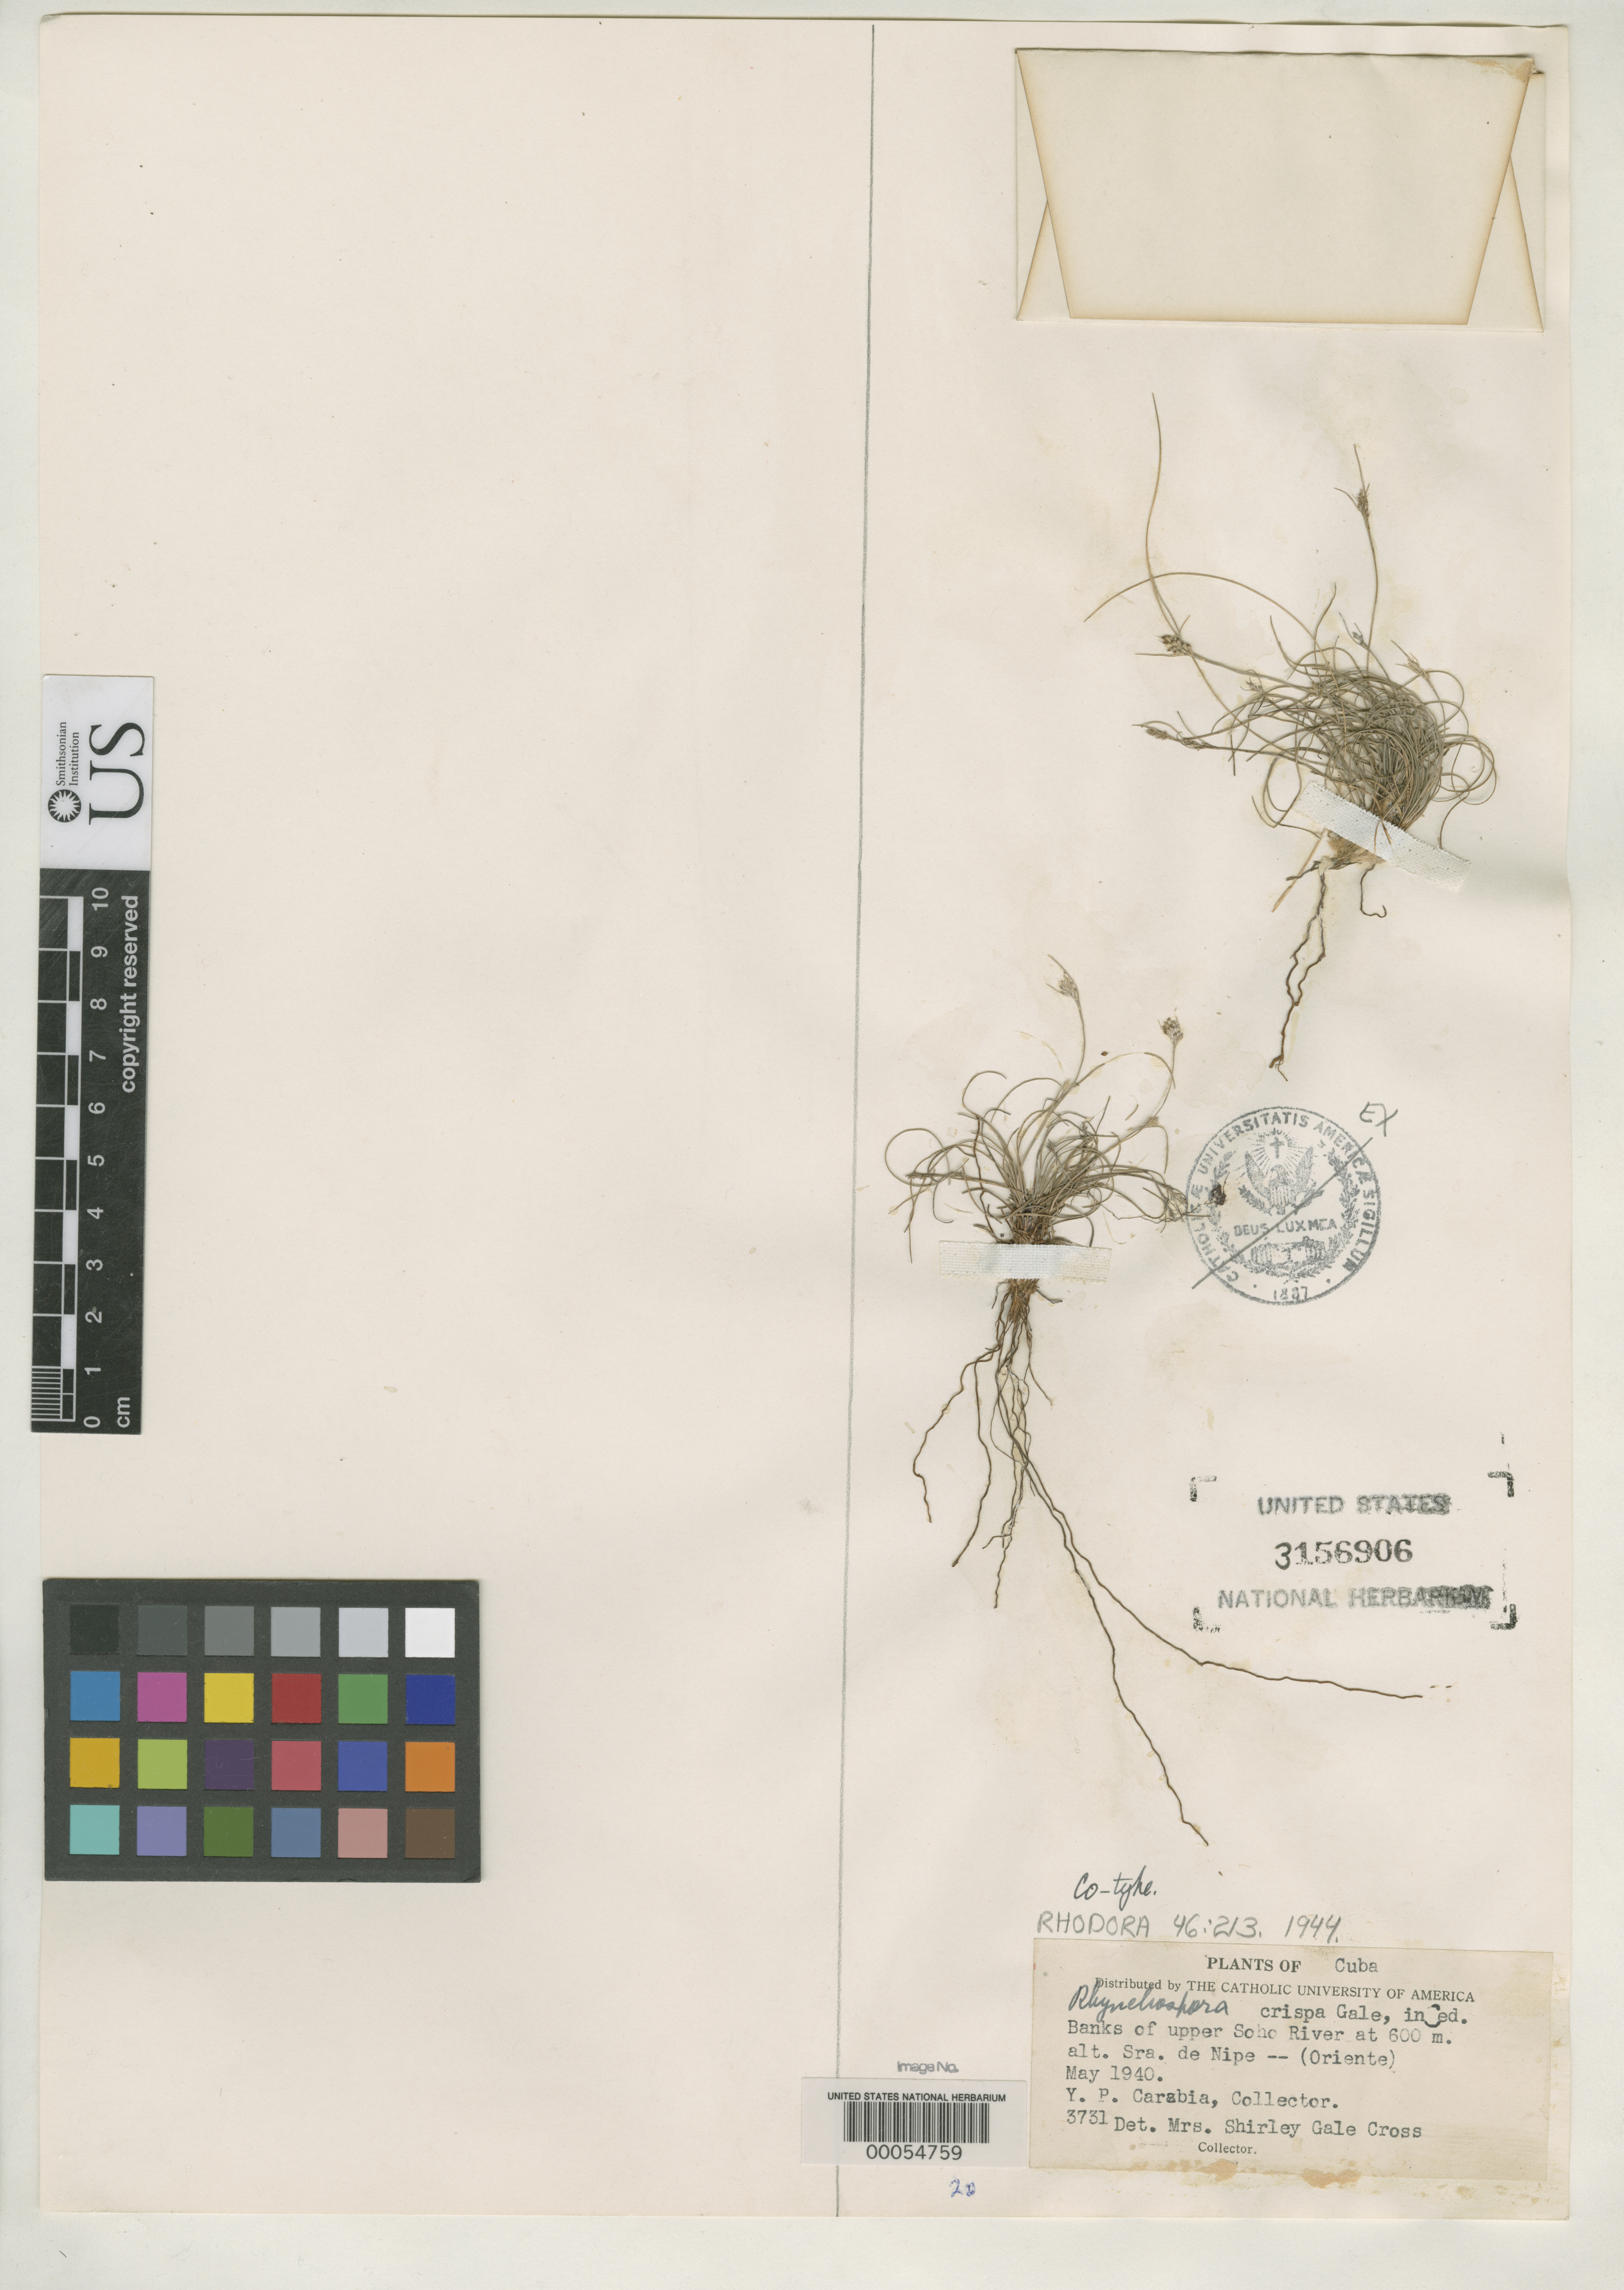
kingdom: Plantae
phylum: Tracheophyta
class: Liliopsida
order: Poales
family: Cyperaceae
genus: Rhynchospora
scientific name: Rhynchospora crispa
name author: Gale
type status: Isotype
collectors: Y. Carabia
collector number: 3731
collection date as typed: May 1940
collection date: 1940-05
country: Cuba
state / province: Oriente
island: Greater Antilles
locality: Sierra de Nipe, banks of Soho River.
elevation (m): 600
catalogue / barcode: US 3156906